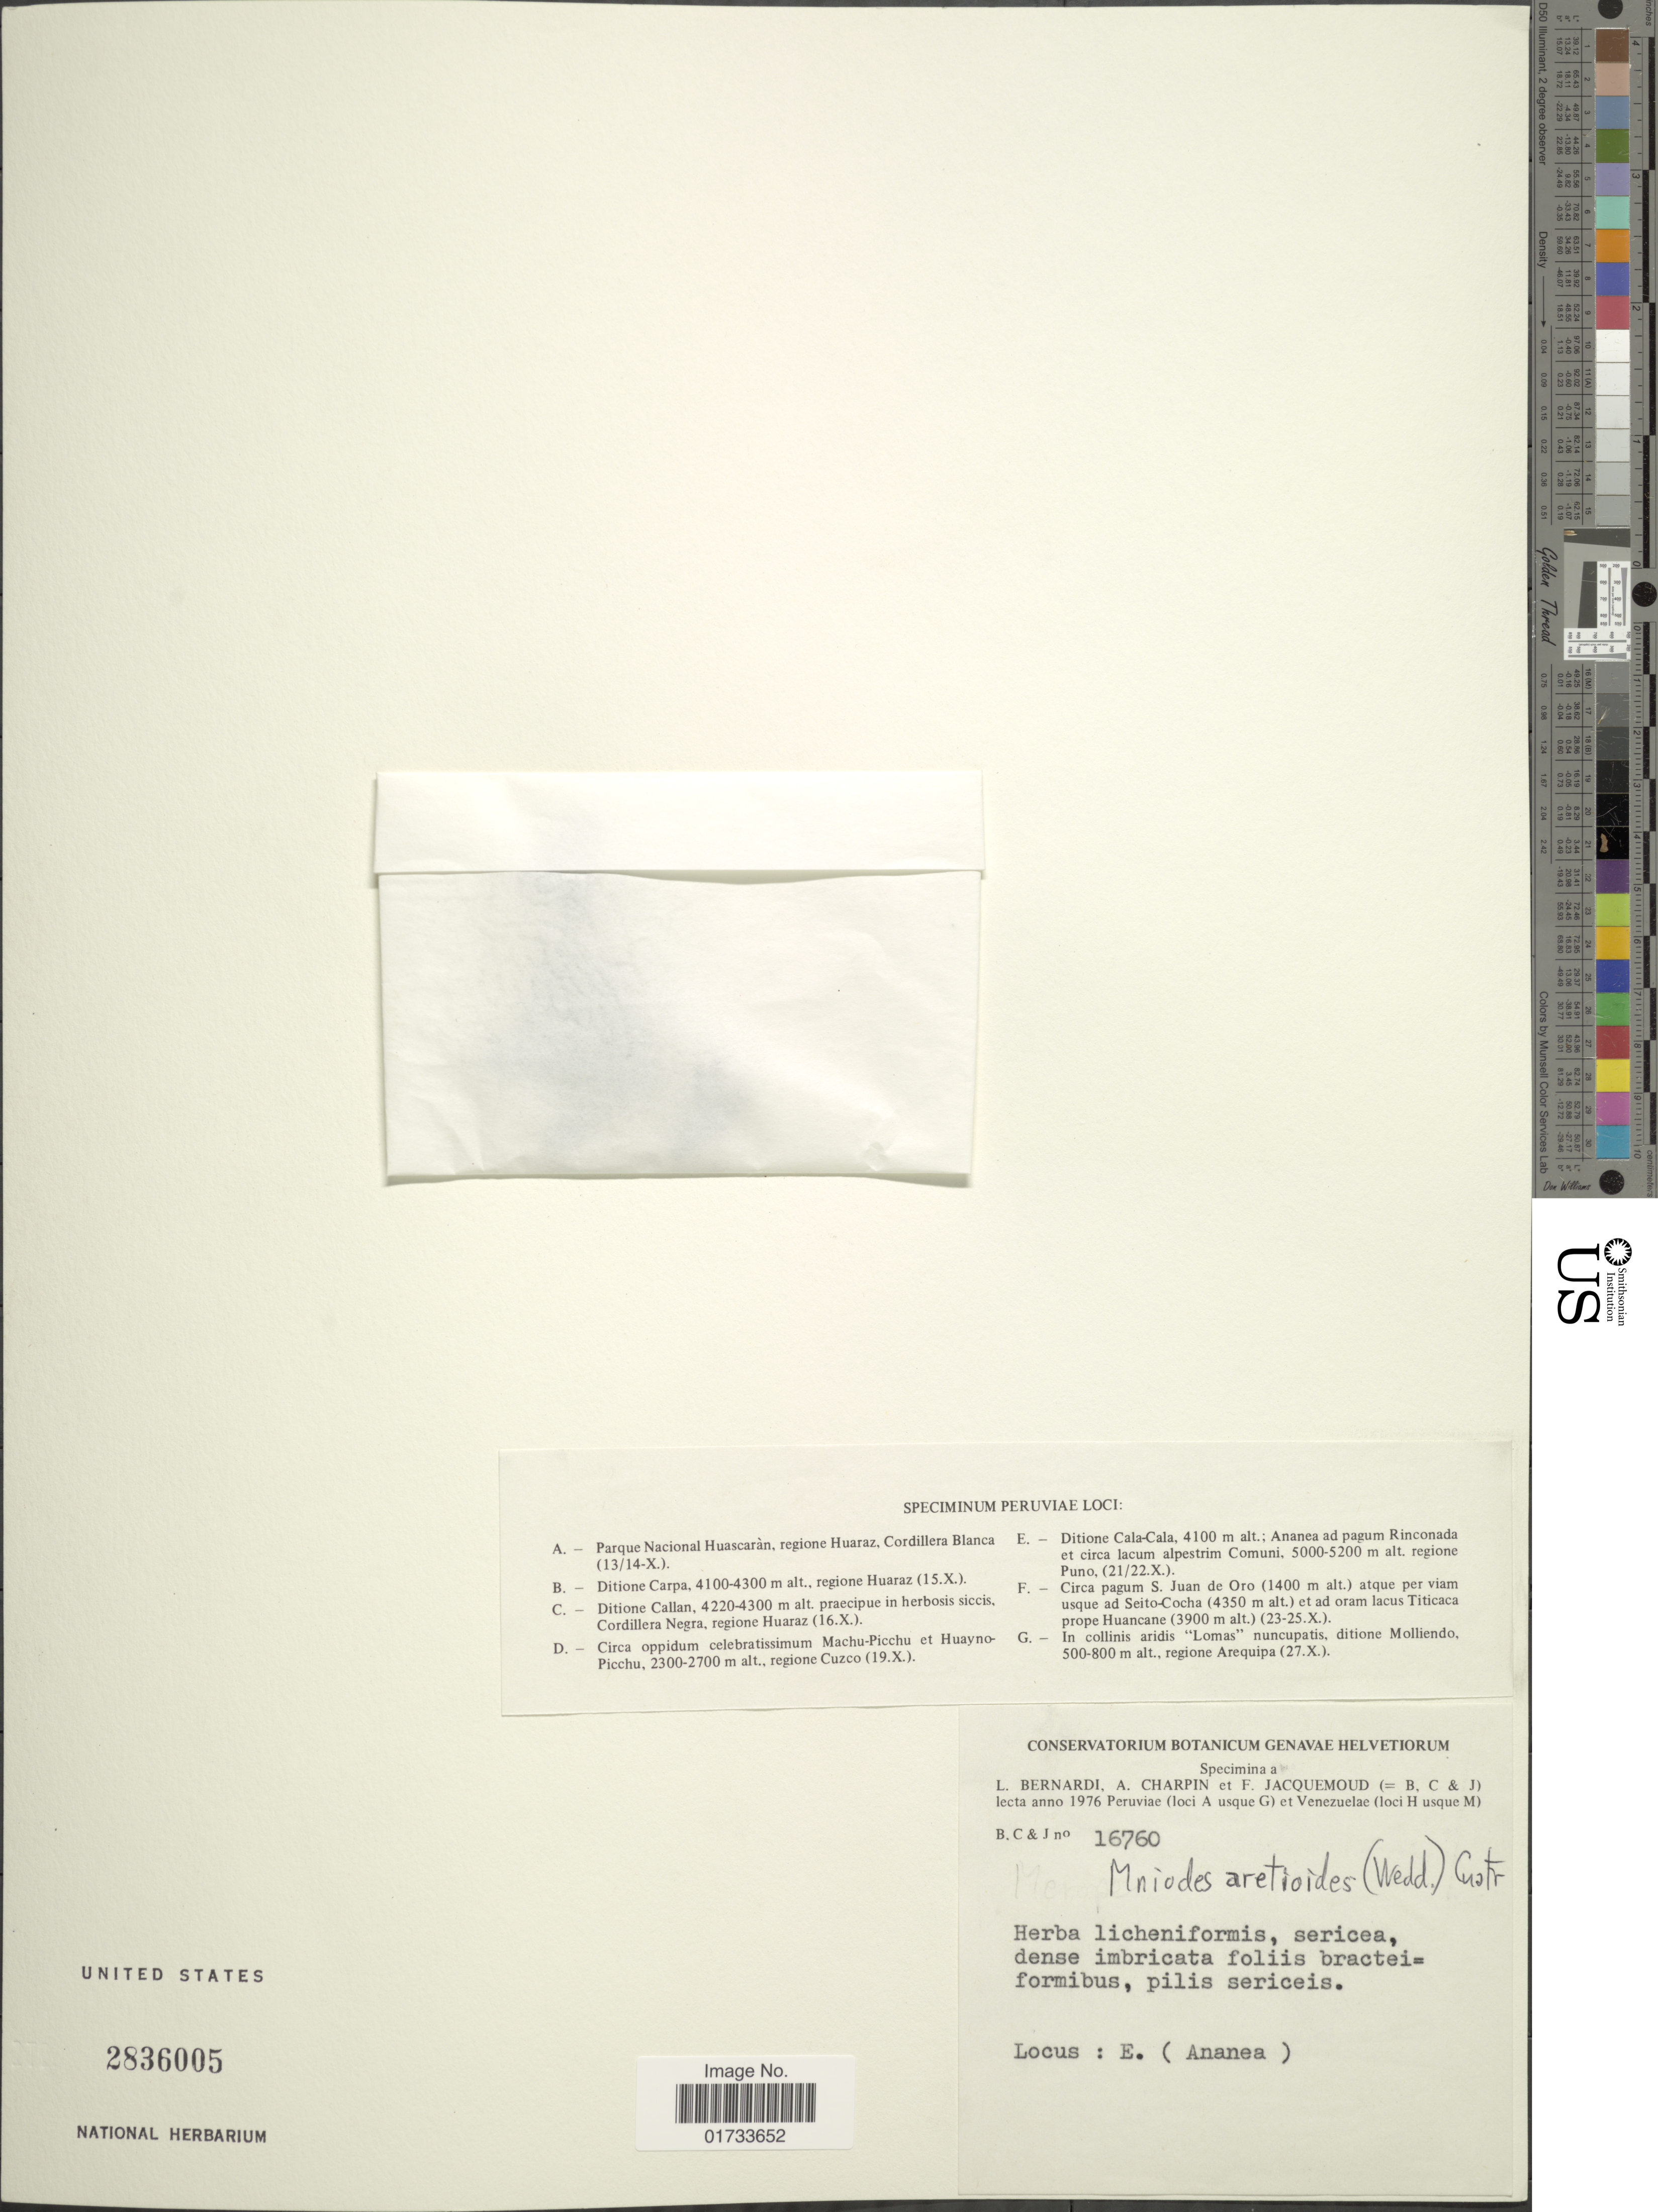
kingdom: Plantae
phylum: Tracheophyta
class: Magnoliopsida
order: Asterales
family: Asteraceae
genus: Mniodes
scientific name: Mniodes aretioides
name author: (Wedd.) Cuatrec.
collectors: L. Bernardi, A. Charpin & F. Jacquemoud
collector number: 16760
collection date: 1976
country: Peru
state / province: Puno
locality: Ditione Cala-Cala, Ananea ad pagun Rinconada et circa lacum alpestrim Comuni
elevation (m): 5000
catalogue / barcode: US 2836005